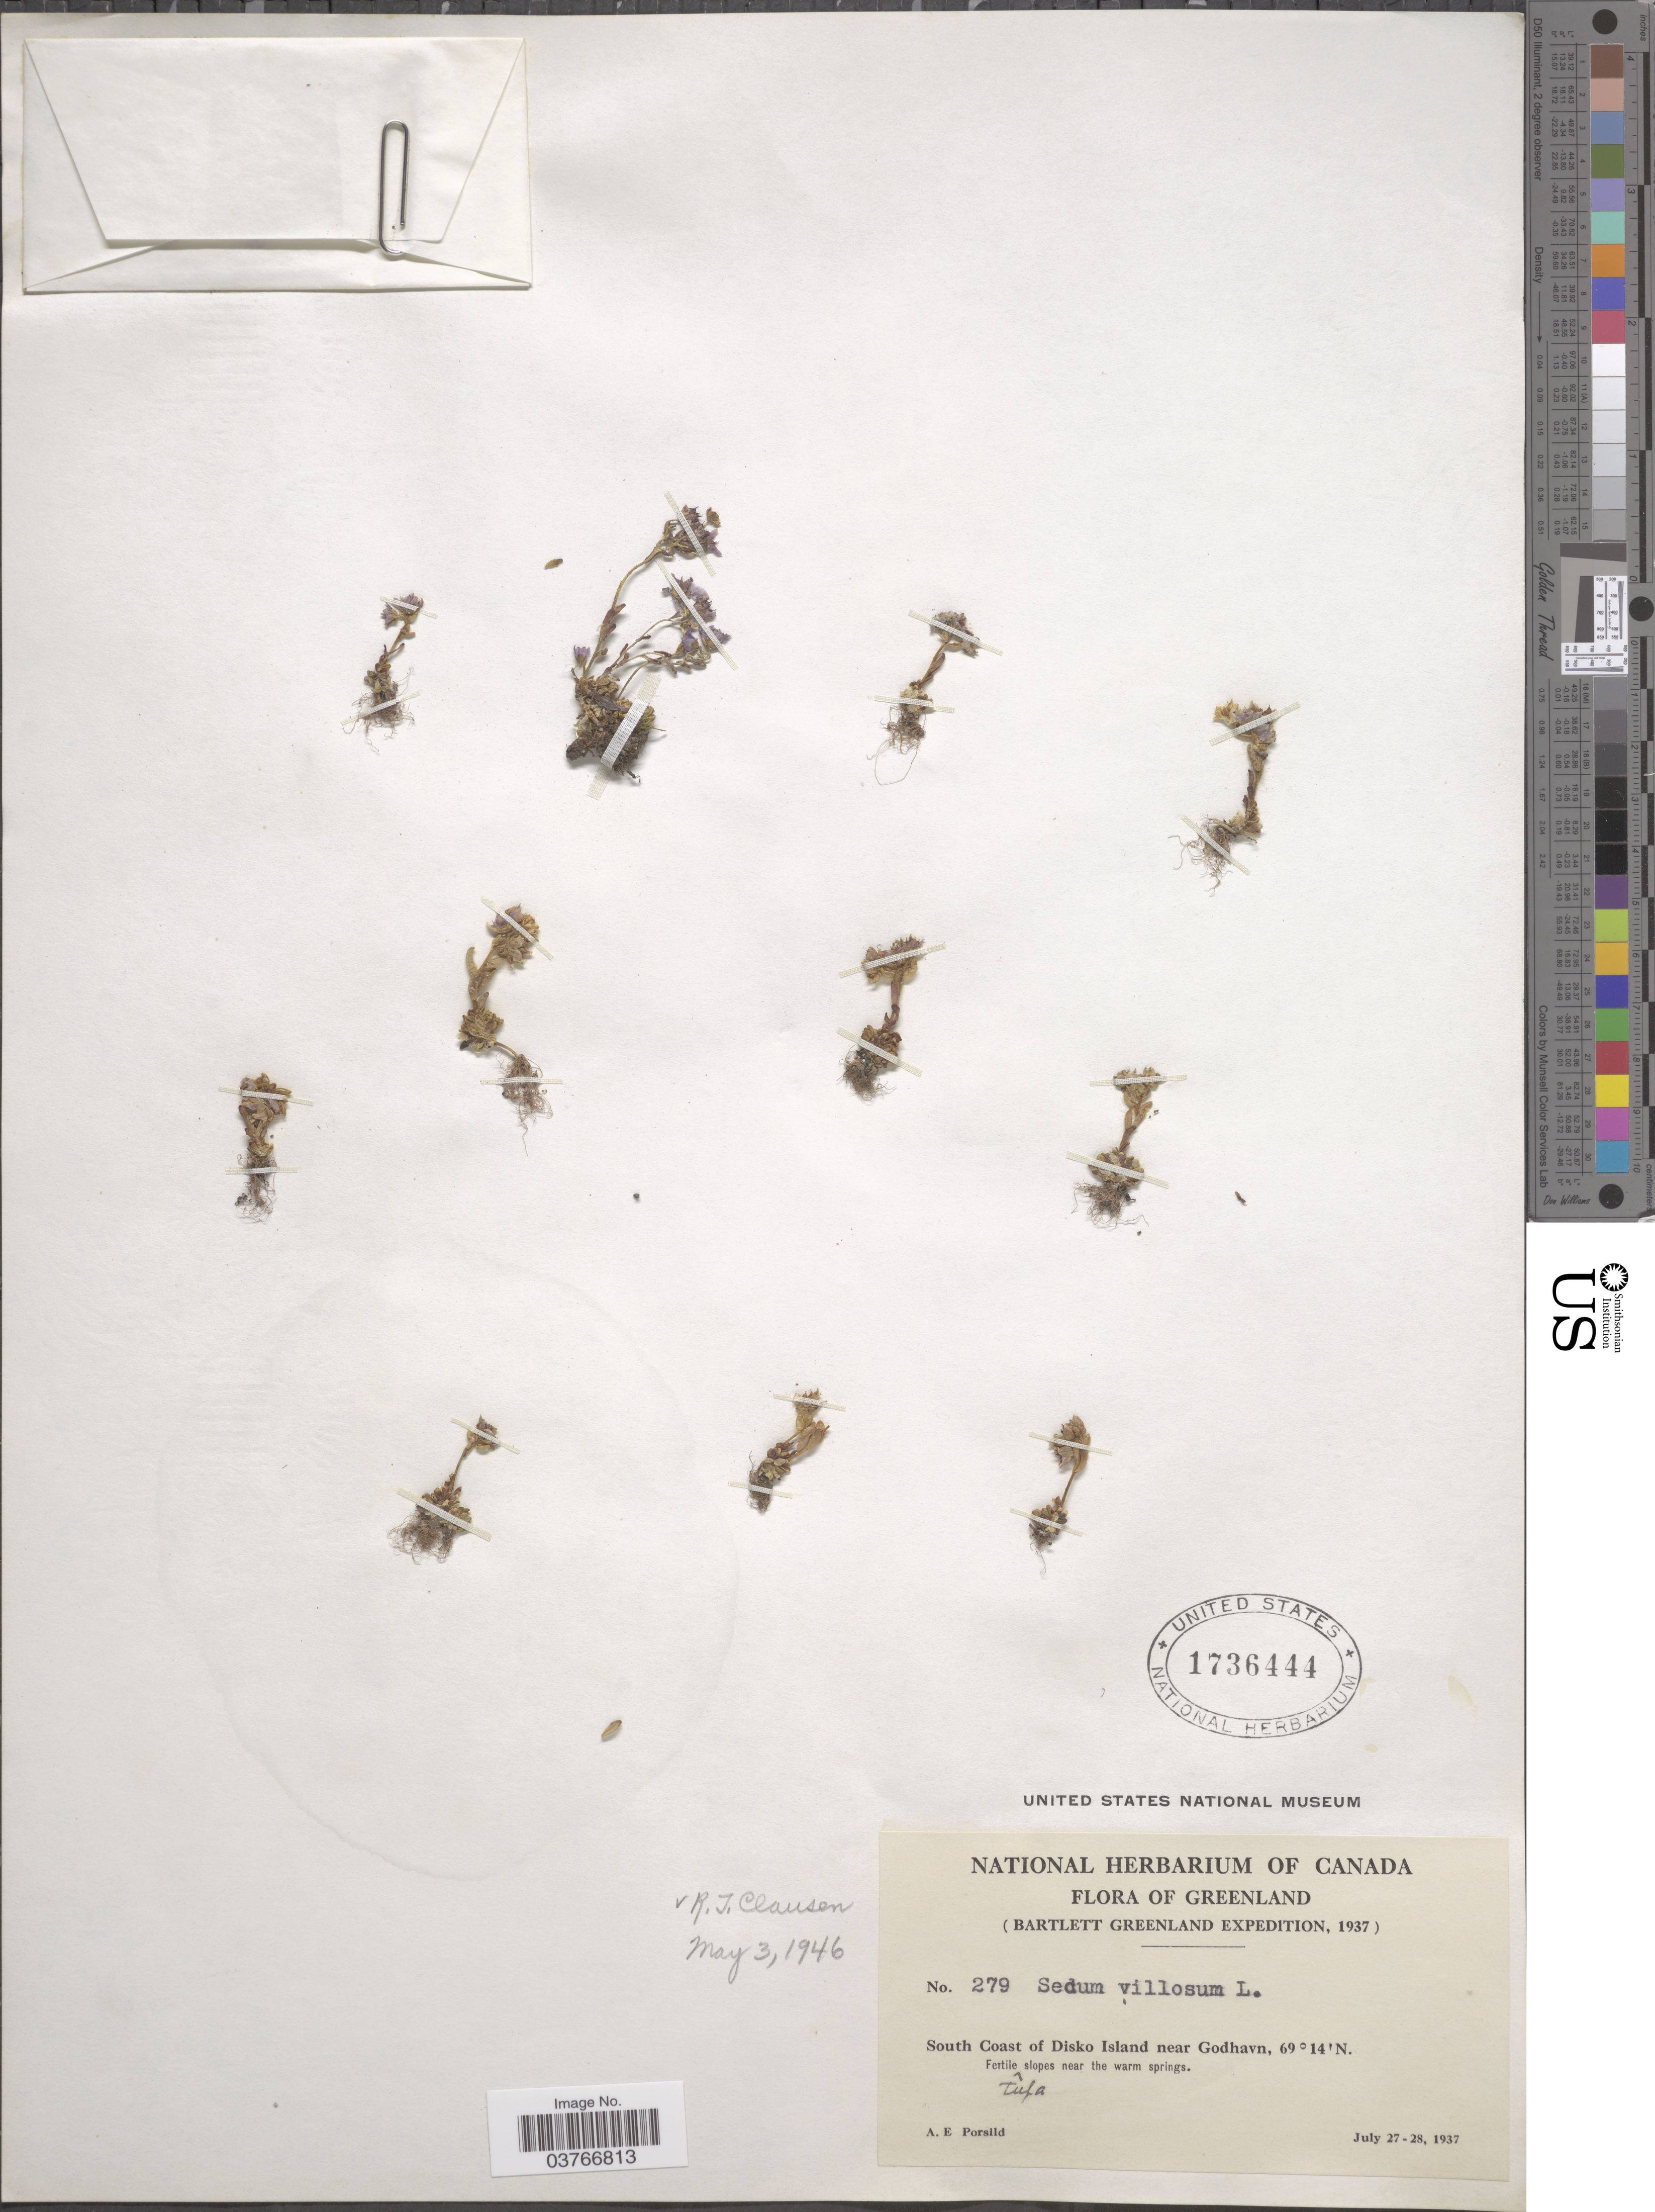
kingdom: Plantae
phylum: Tracheophyta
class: Magnoliopsida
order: Saxifragales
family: Crassulaceae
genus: Sedum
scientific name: Sedum torreyi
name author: G. Don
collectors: A. E. Porsild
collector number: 279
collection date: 1937-07-27/1937-07-28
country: Greenland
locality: South Coast of Disko Island near Godhavn.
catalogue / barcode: US 1736444